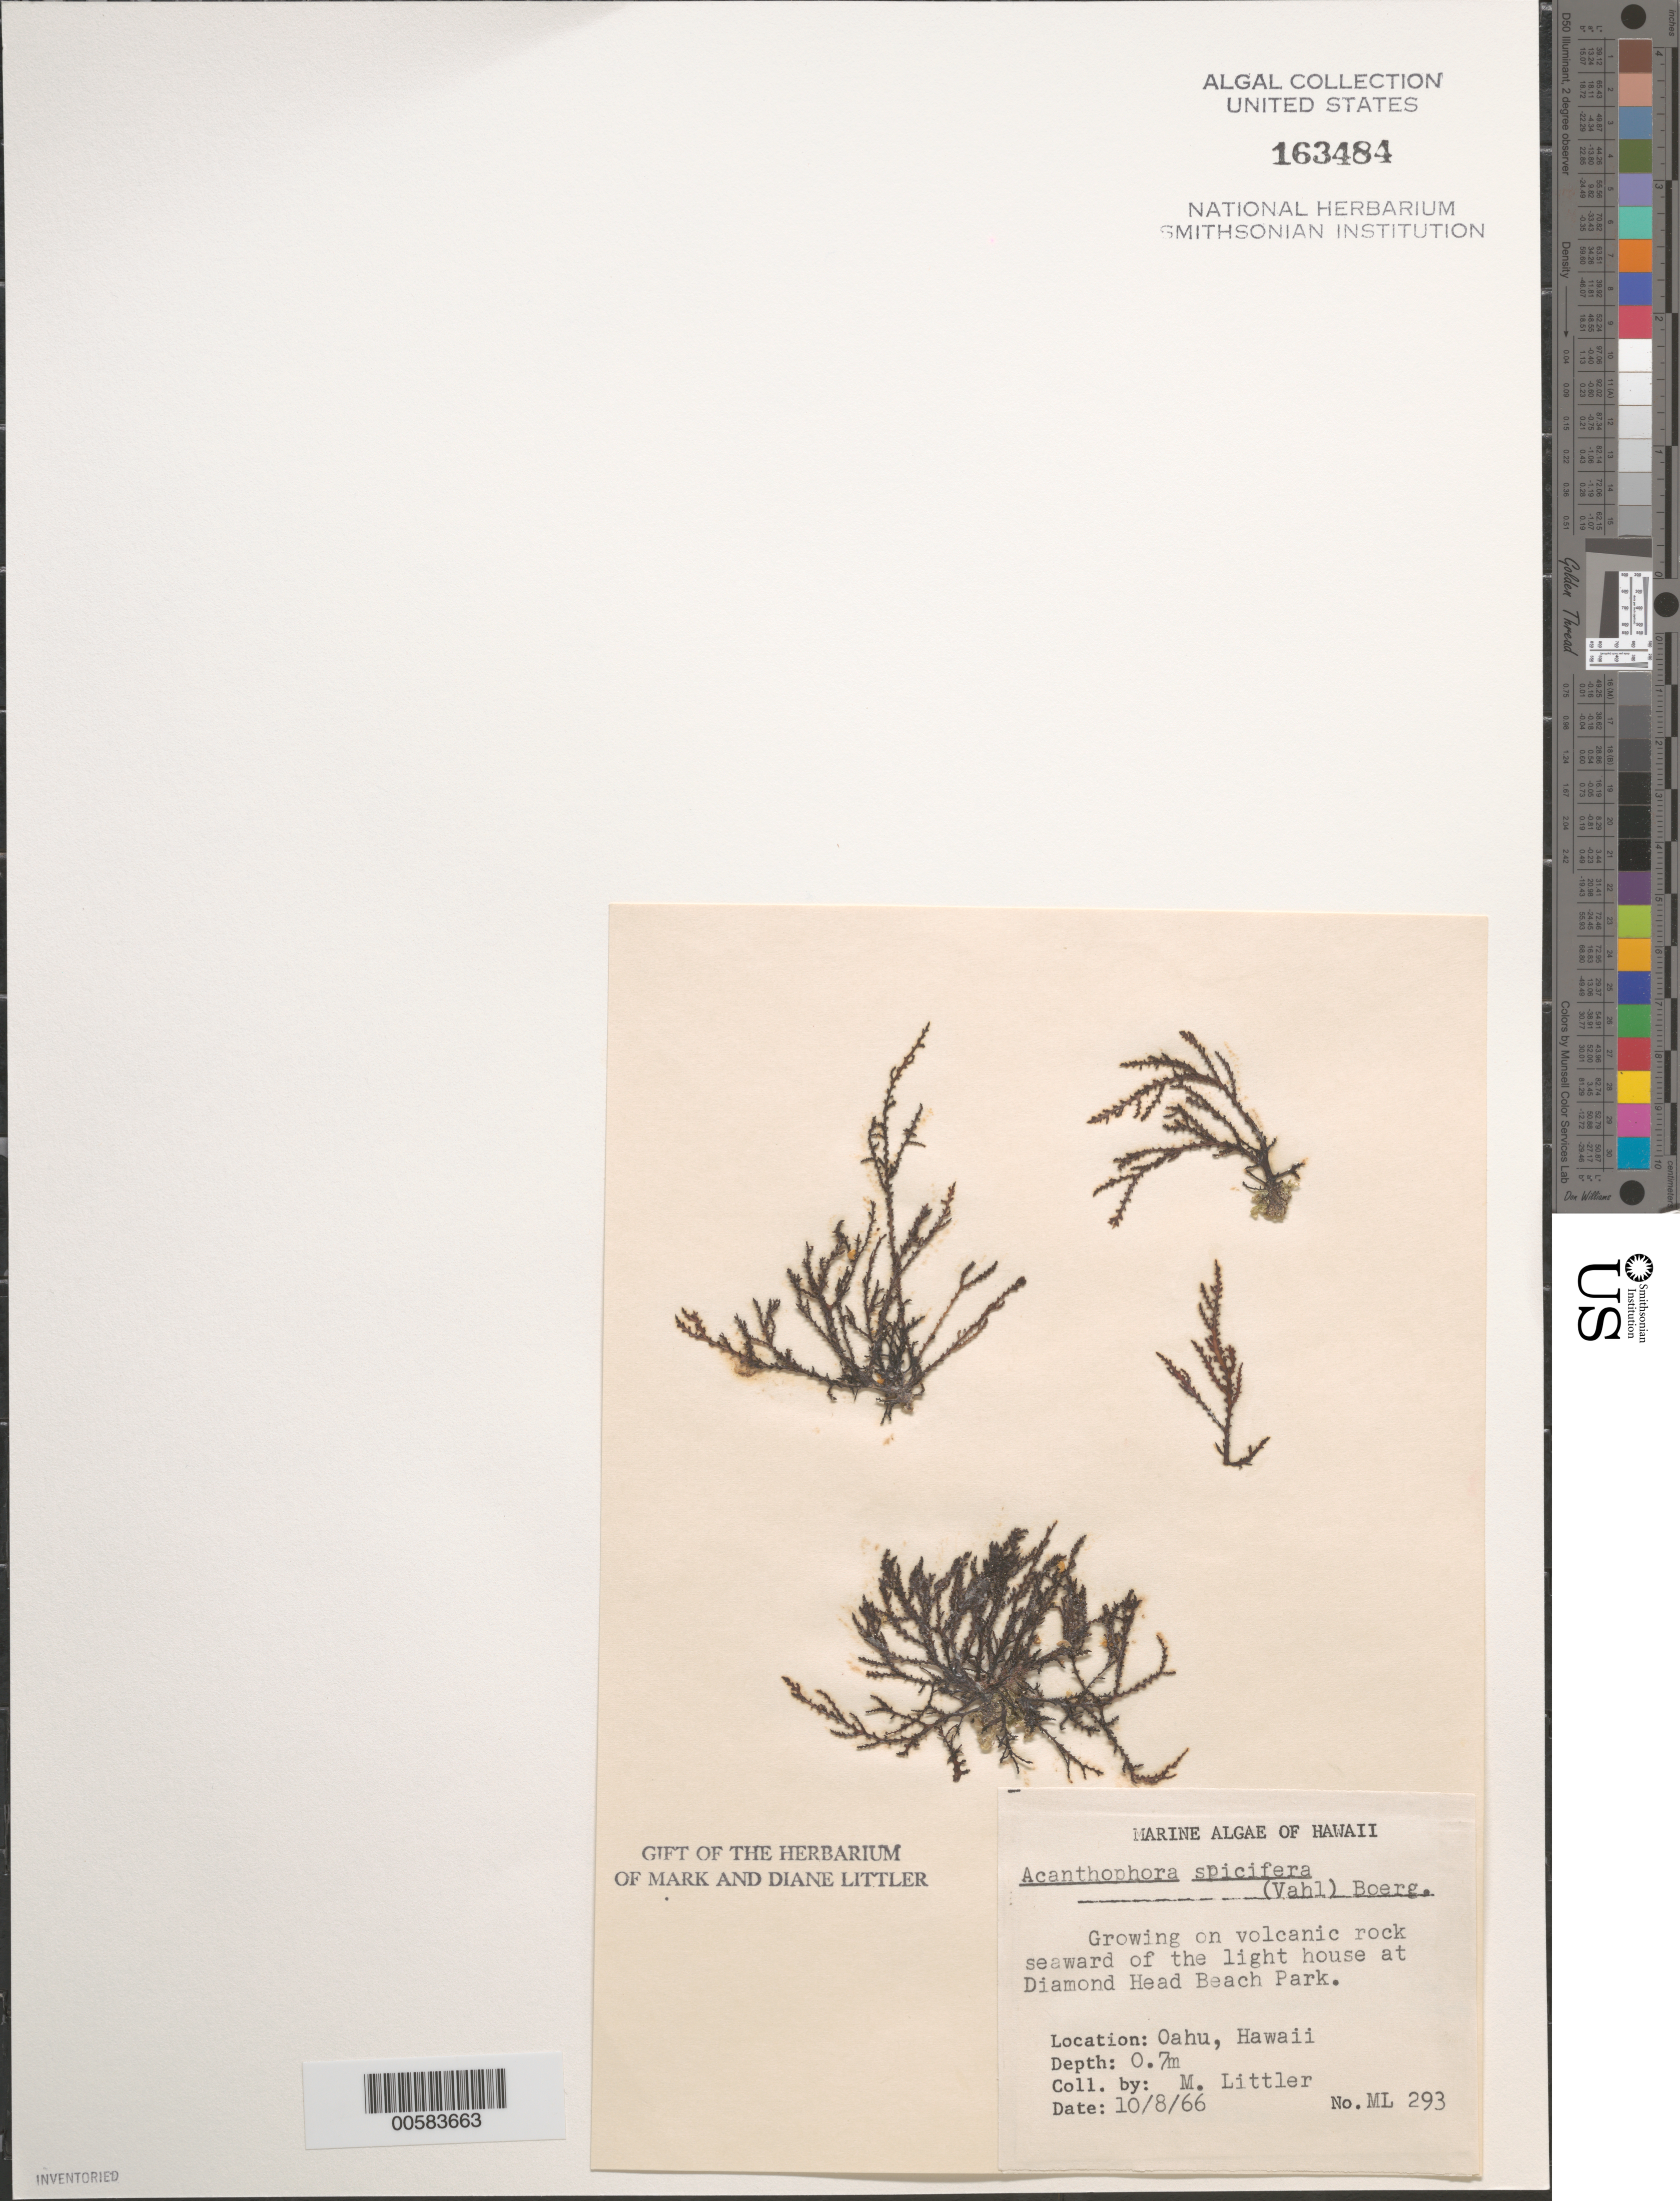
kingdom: Plantae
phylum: Rhodophyta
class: Florideophyceae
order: Ceramiales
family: Rhodomelaceae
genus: Acanthophora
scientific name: Acanthophora spicifera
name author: (Vahl) Børgesen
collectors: M. M. Littler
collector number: ML 293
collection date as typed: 08 Oct 1966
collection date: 1966-10-08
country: United States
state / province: Hawaii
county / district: Honolulu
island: Oahu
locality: Diamond Head Beach Park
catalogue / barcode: US 163484